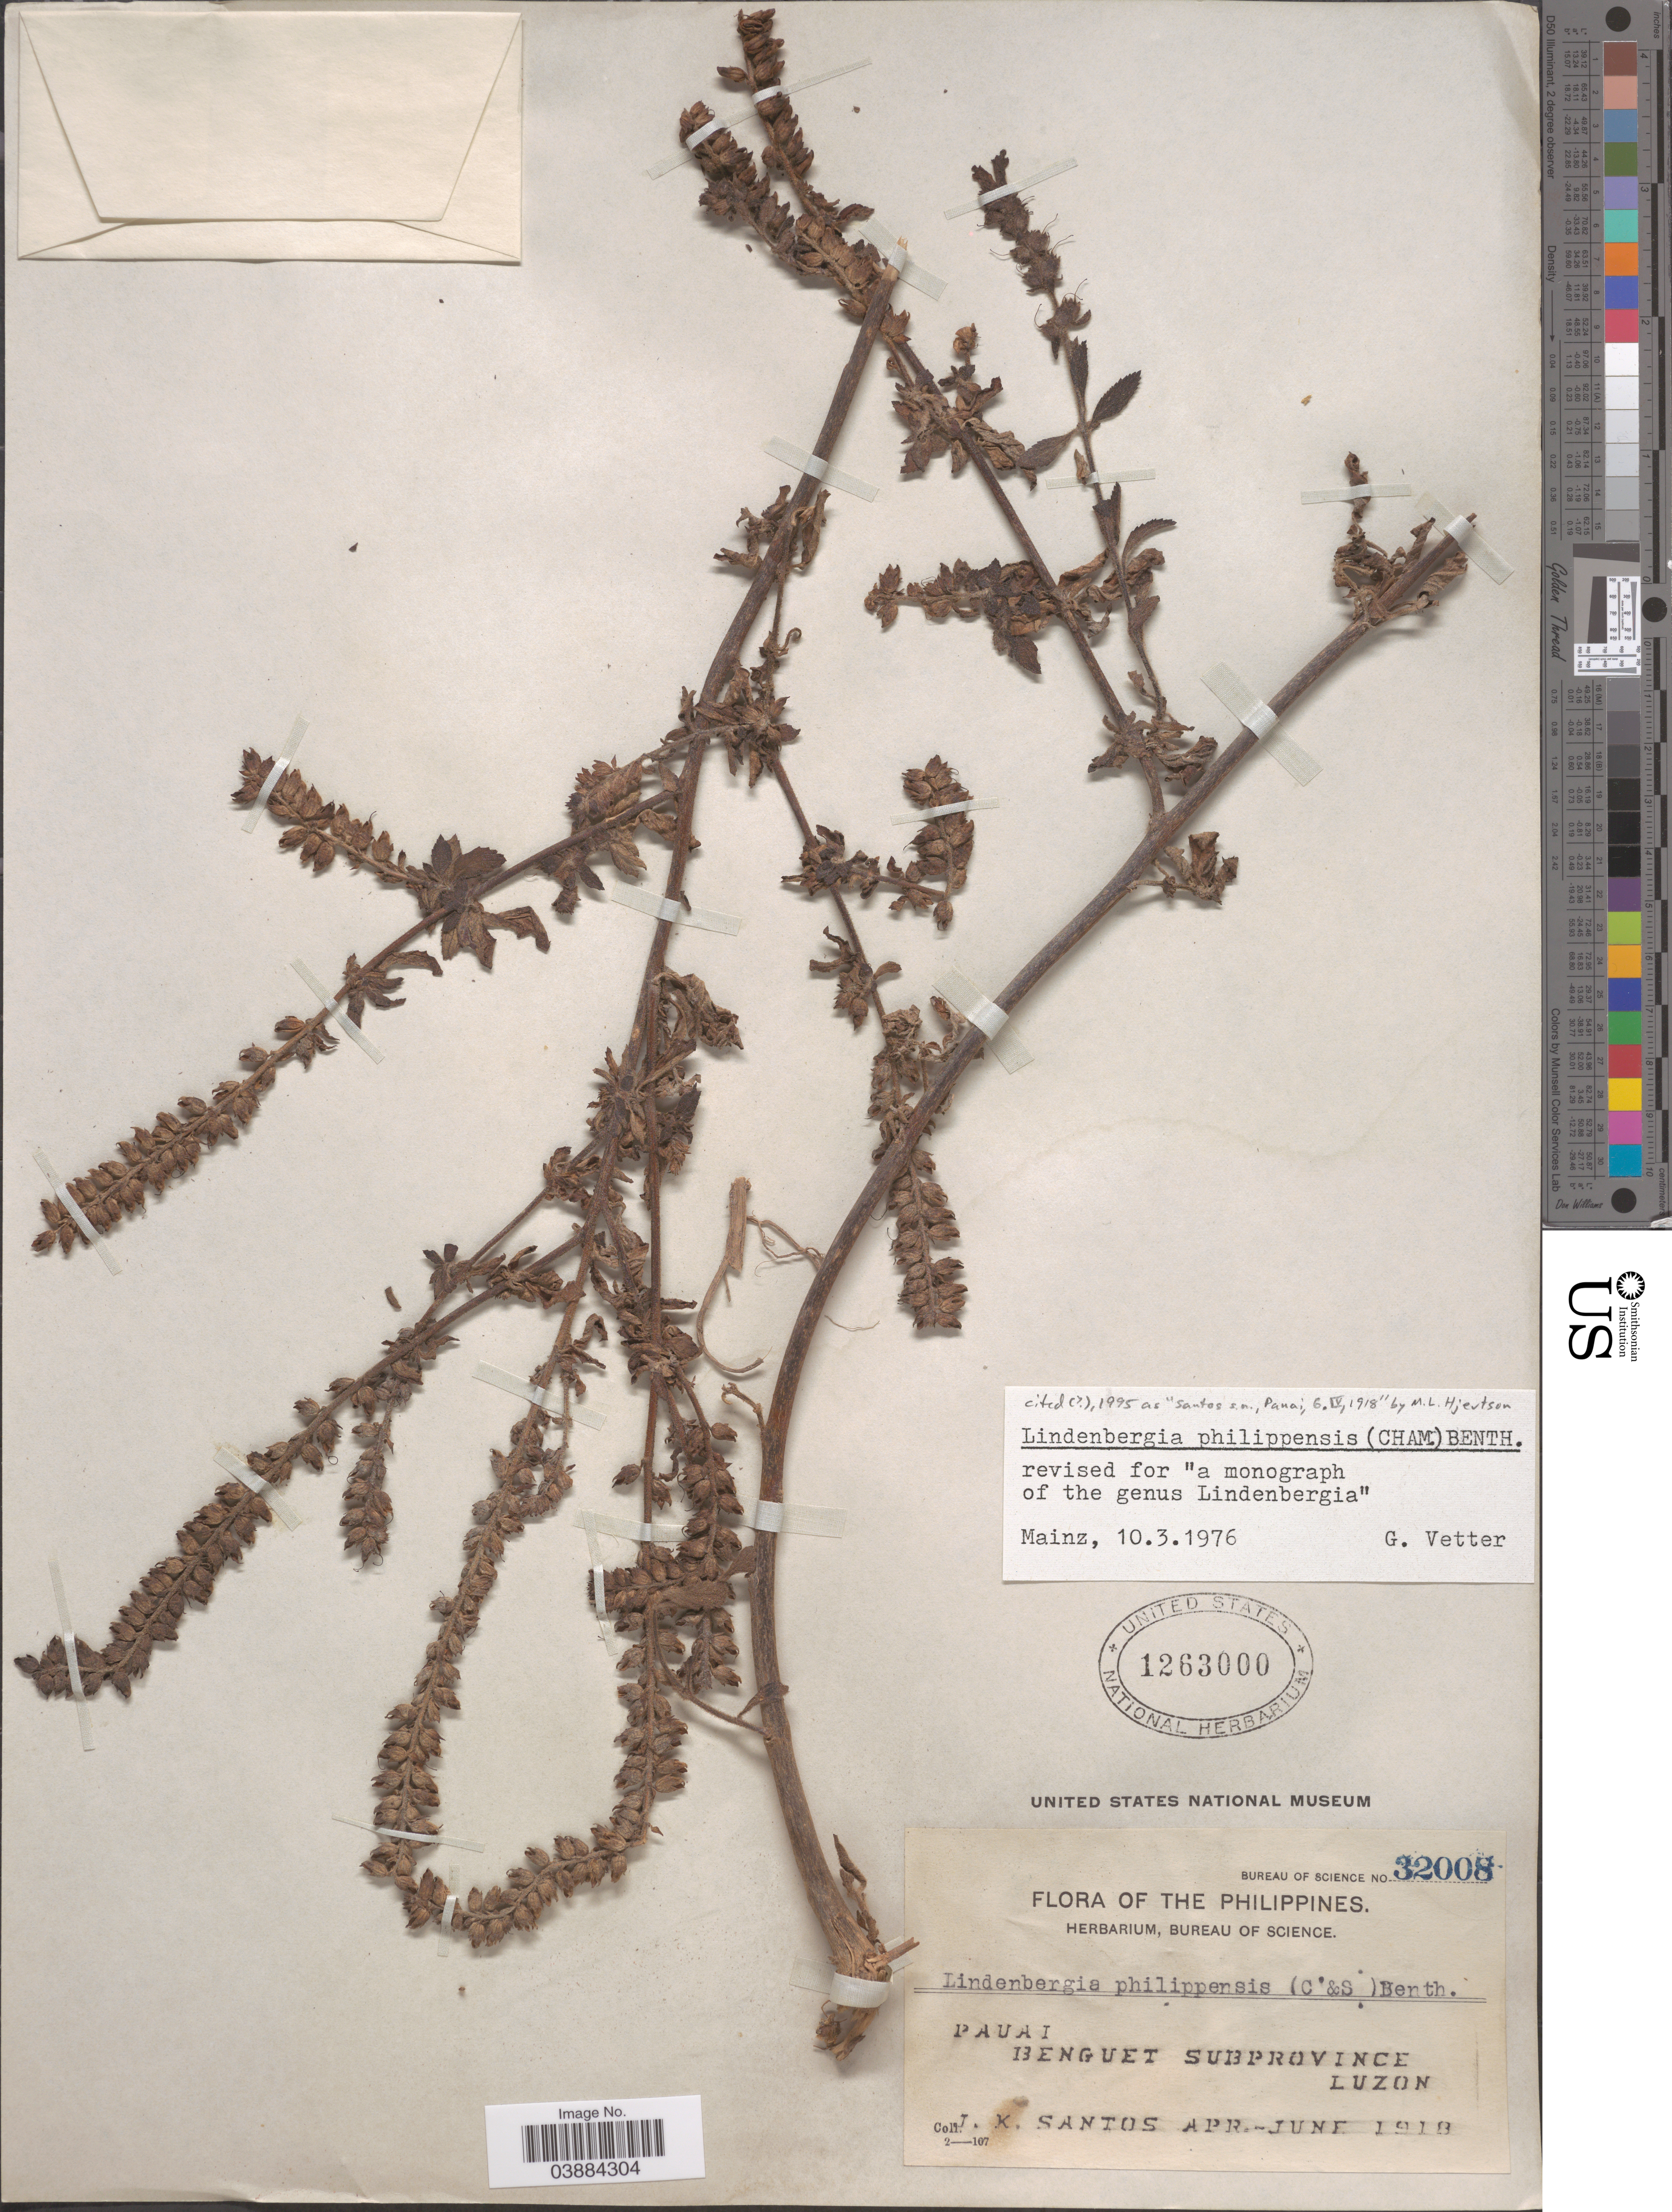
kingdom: Plantae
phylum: Tracheophyta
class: Magnoliopsida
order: Lamiales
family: Orobanchaceae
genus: Lindenbergia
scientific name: Lindenbergia philippensis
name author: (Cham. & Schltdl.) Benth.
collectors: J. K. Santos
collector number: Bureau of Science 32008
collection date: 1918-04/1918-06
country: Philippines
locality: Pauai. Benguet Subprovince. Luzon.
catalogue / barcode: US 1263000